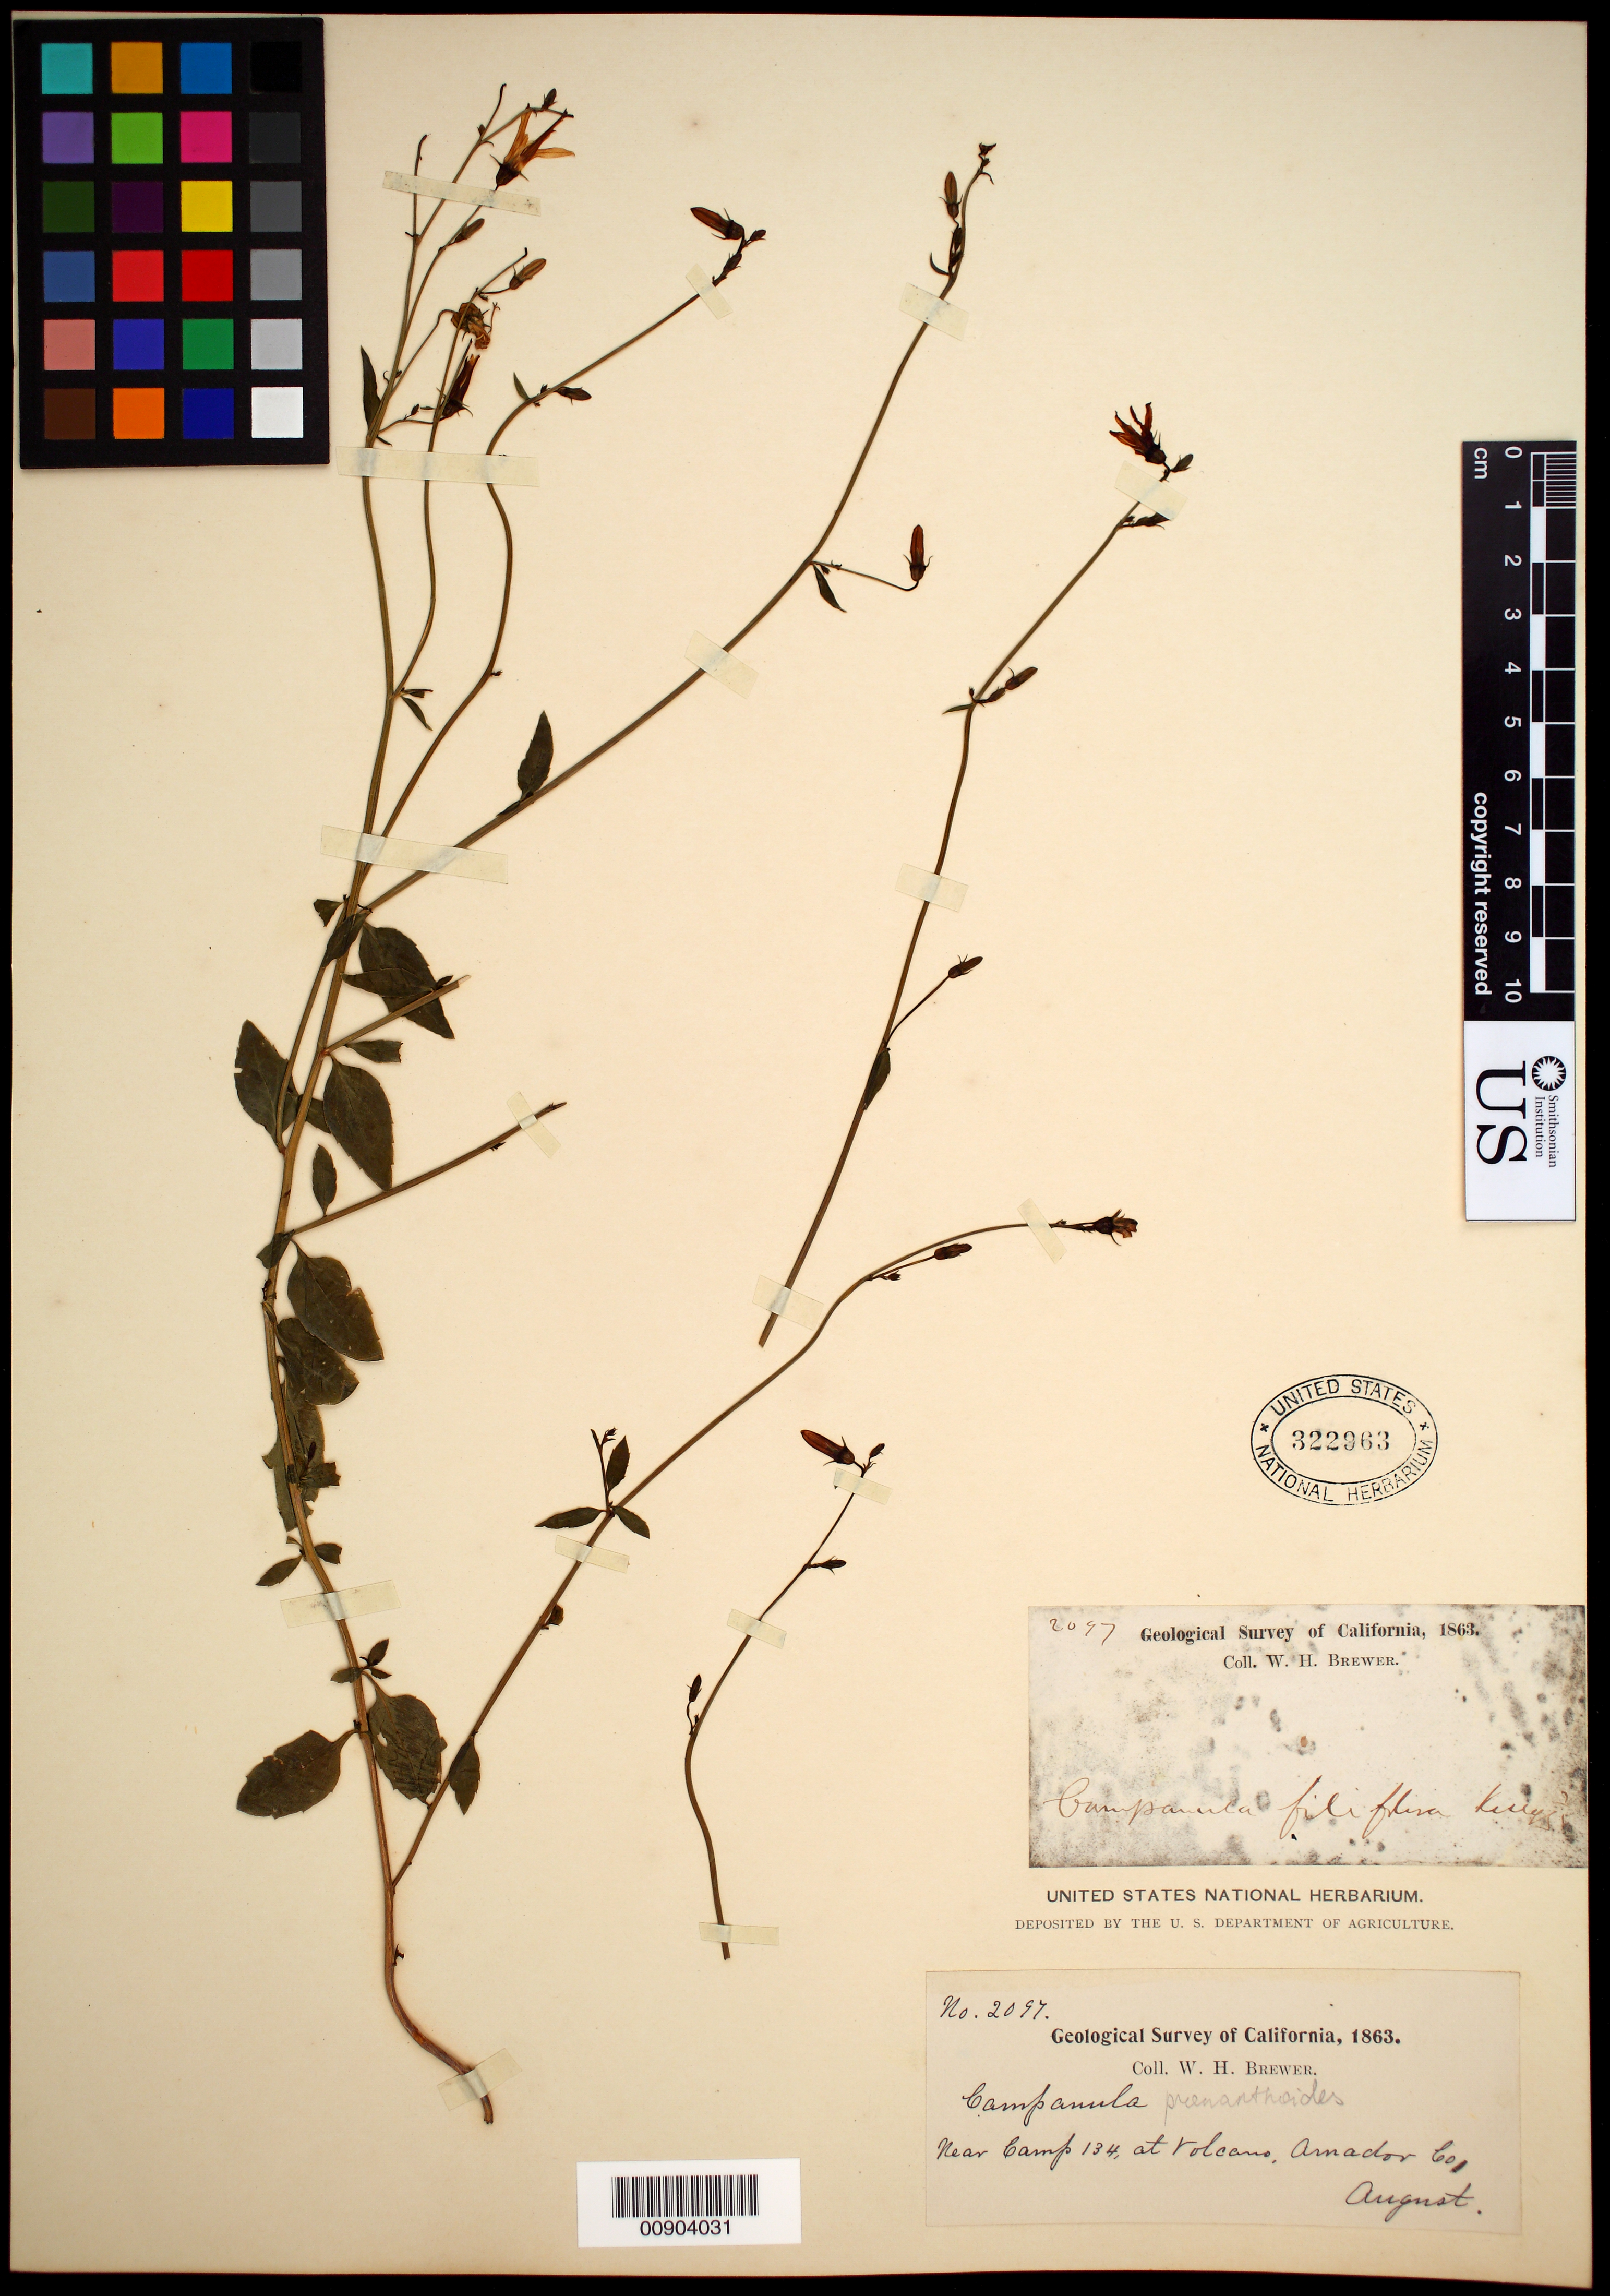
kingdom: Plantae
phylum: Tracheophyta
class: Magnoliopsida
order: Asterales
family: Campanulaceae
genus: Campanula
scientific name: Campanula prenanthoides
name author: Durand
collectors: W. H. Brewer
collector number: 2097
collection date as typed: Aug 1863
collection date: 1863-08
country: United States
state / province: California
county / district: Amador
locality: Near Camp 134, at Volcano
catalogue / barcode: US 322963